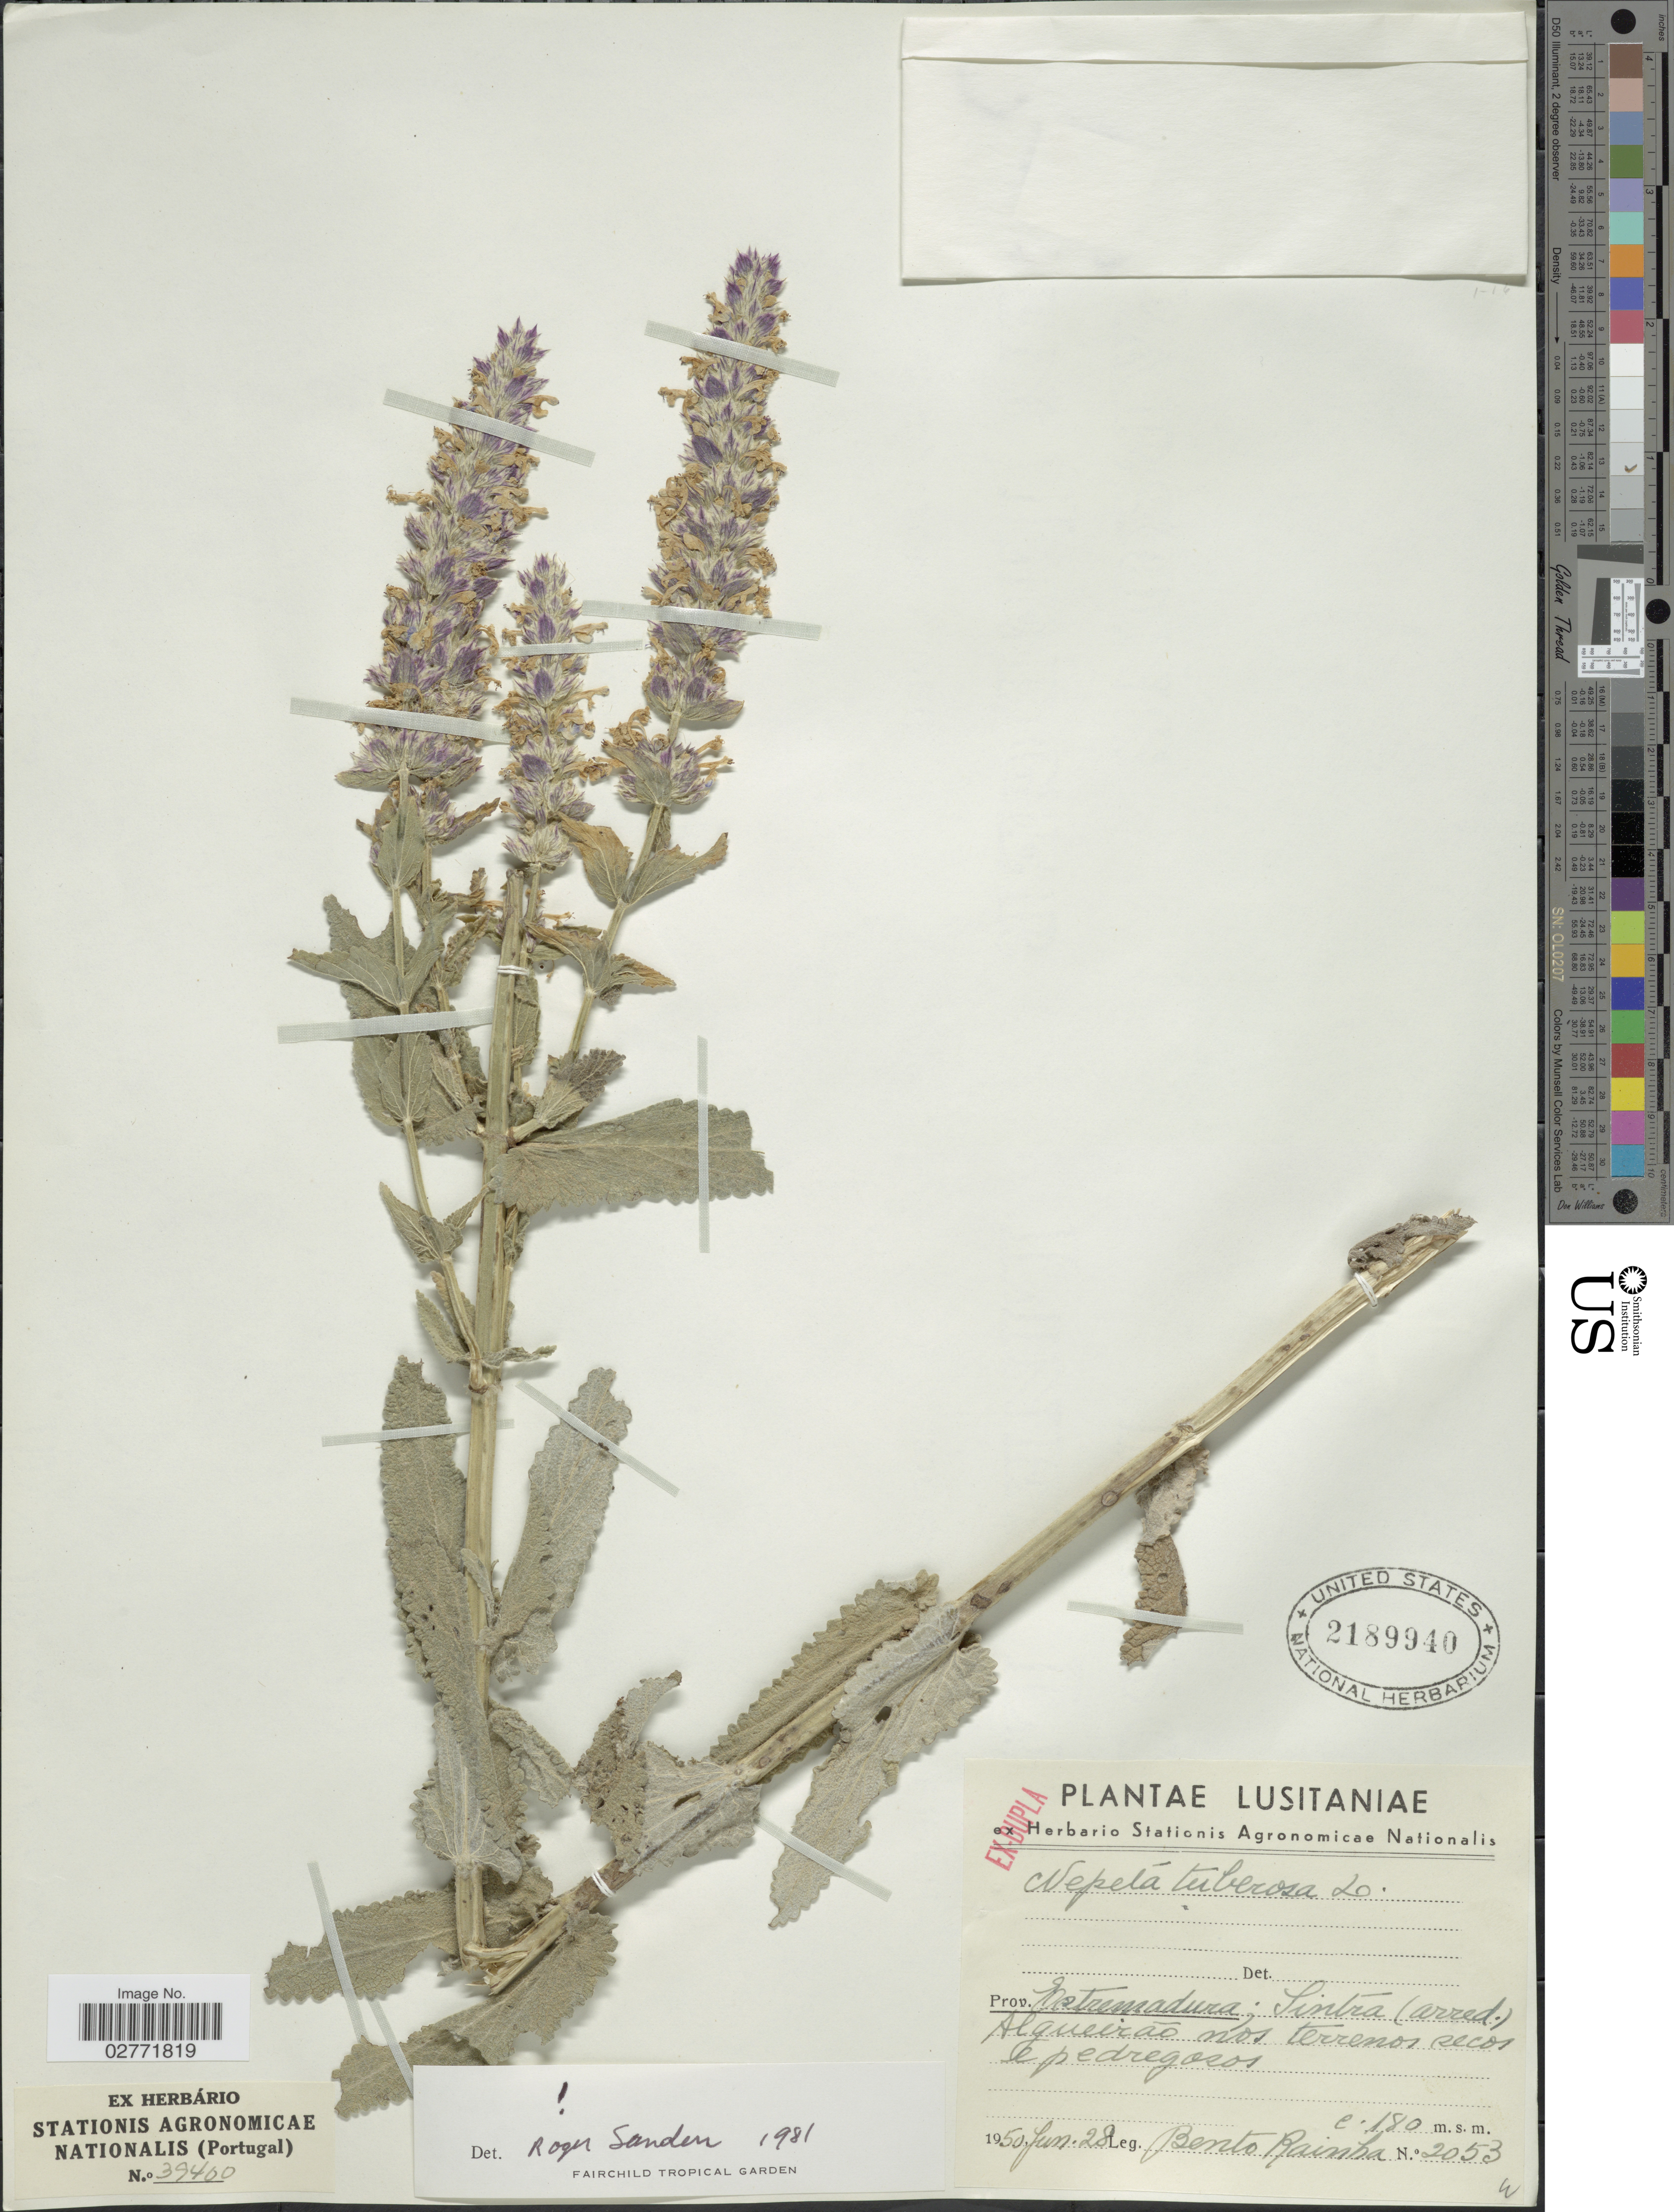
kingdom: Plantae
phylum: Tracheophyta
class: Magnoliopsida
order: Lamiales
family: Lamiaceae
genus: Nepeta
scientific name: Nepeta tuberosa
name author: L.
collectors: B. Rainha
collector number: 2053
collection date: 1950-06-28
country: Portugal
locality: Lusitaniae. Prov. Estremadura; Sintra (arred.)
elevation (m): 180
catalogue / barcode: US 2189940